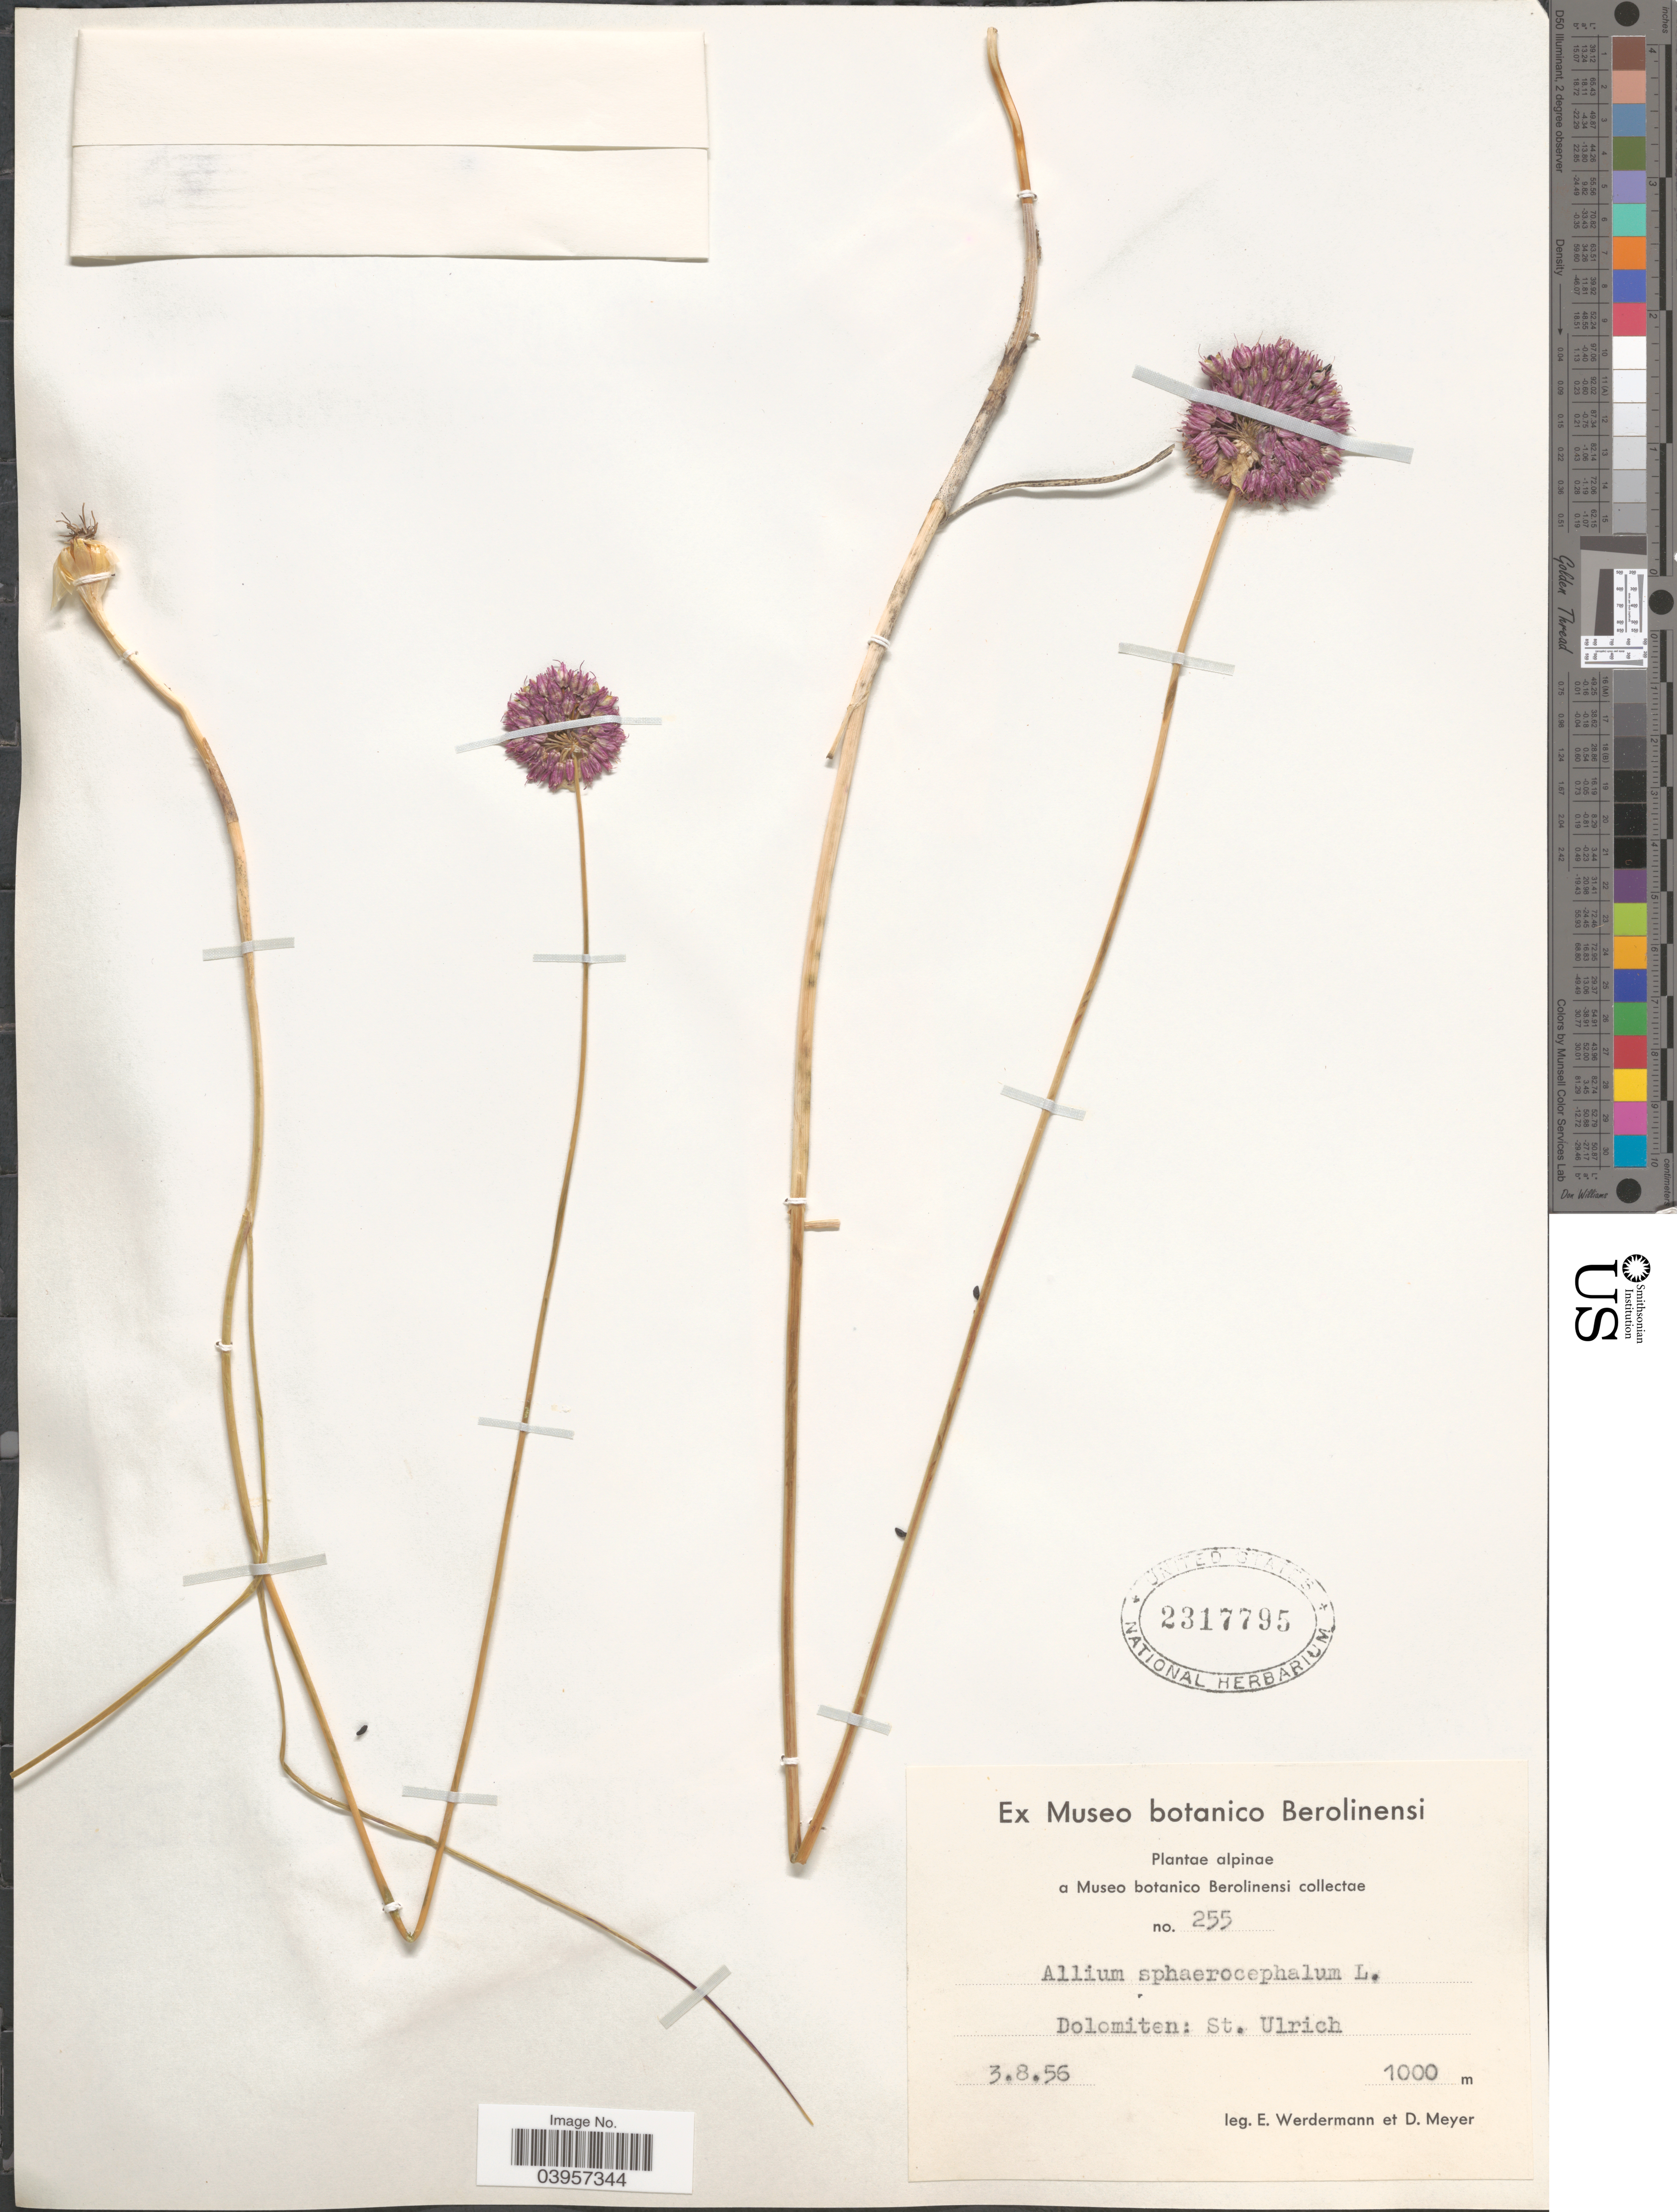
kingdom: Plantae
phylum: Tracheophyta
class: Liliopsida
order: Asparagales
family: Amaryllidaceae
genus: Allium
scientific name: Allium sphaerocephalum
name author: L.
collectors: E. Werdermann & D. Meyer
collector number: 255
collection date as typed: Transcribed d/m/y: 3/8/56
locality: Dolomiten: St. Ulrich.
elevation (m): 1000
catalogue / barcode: US 2317795